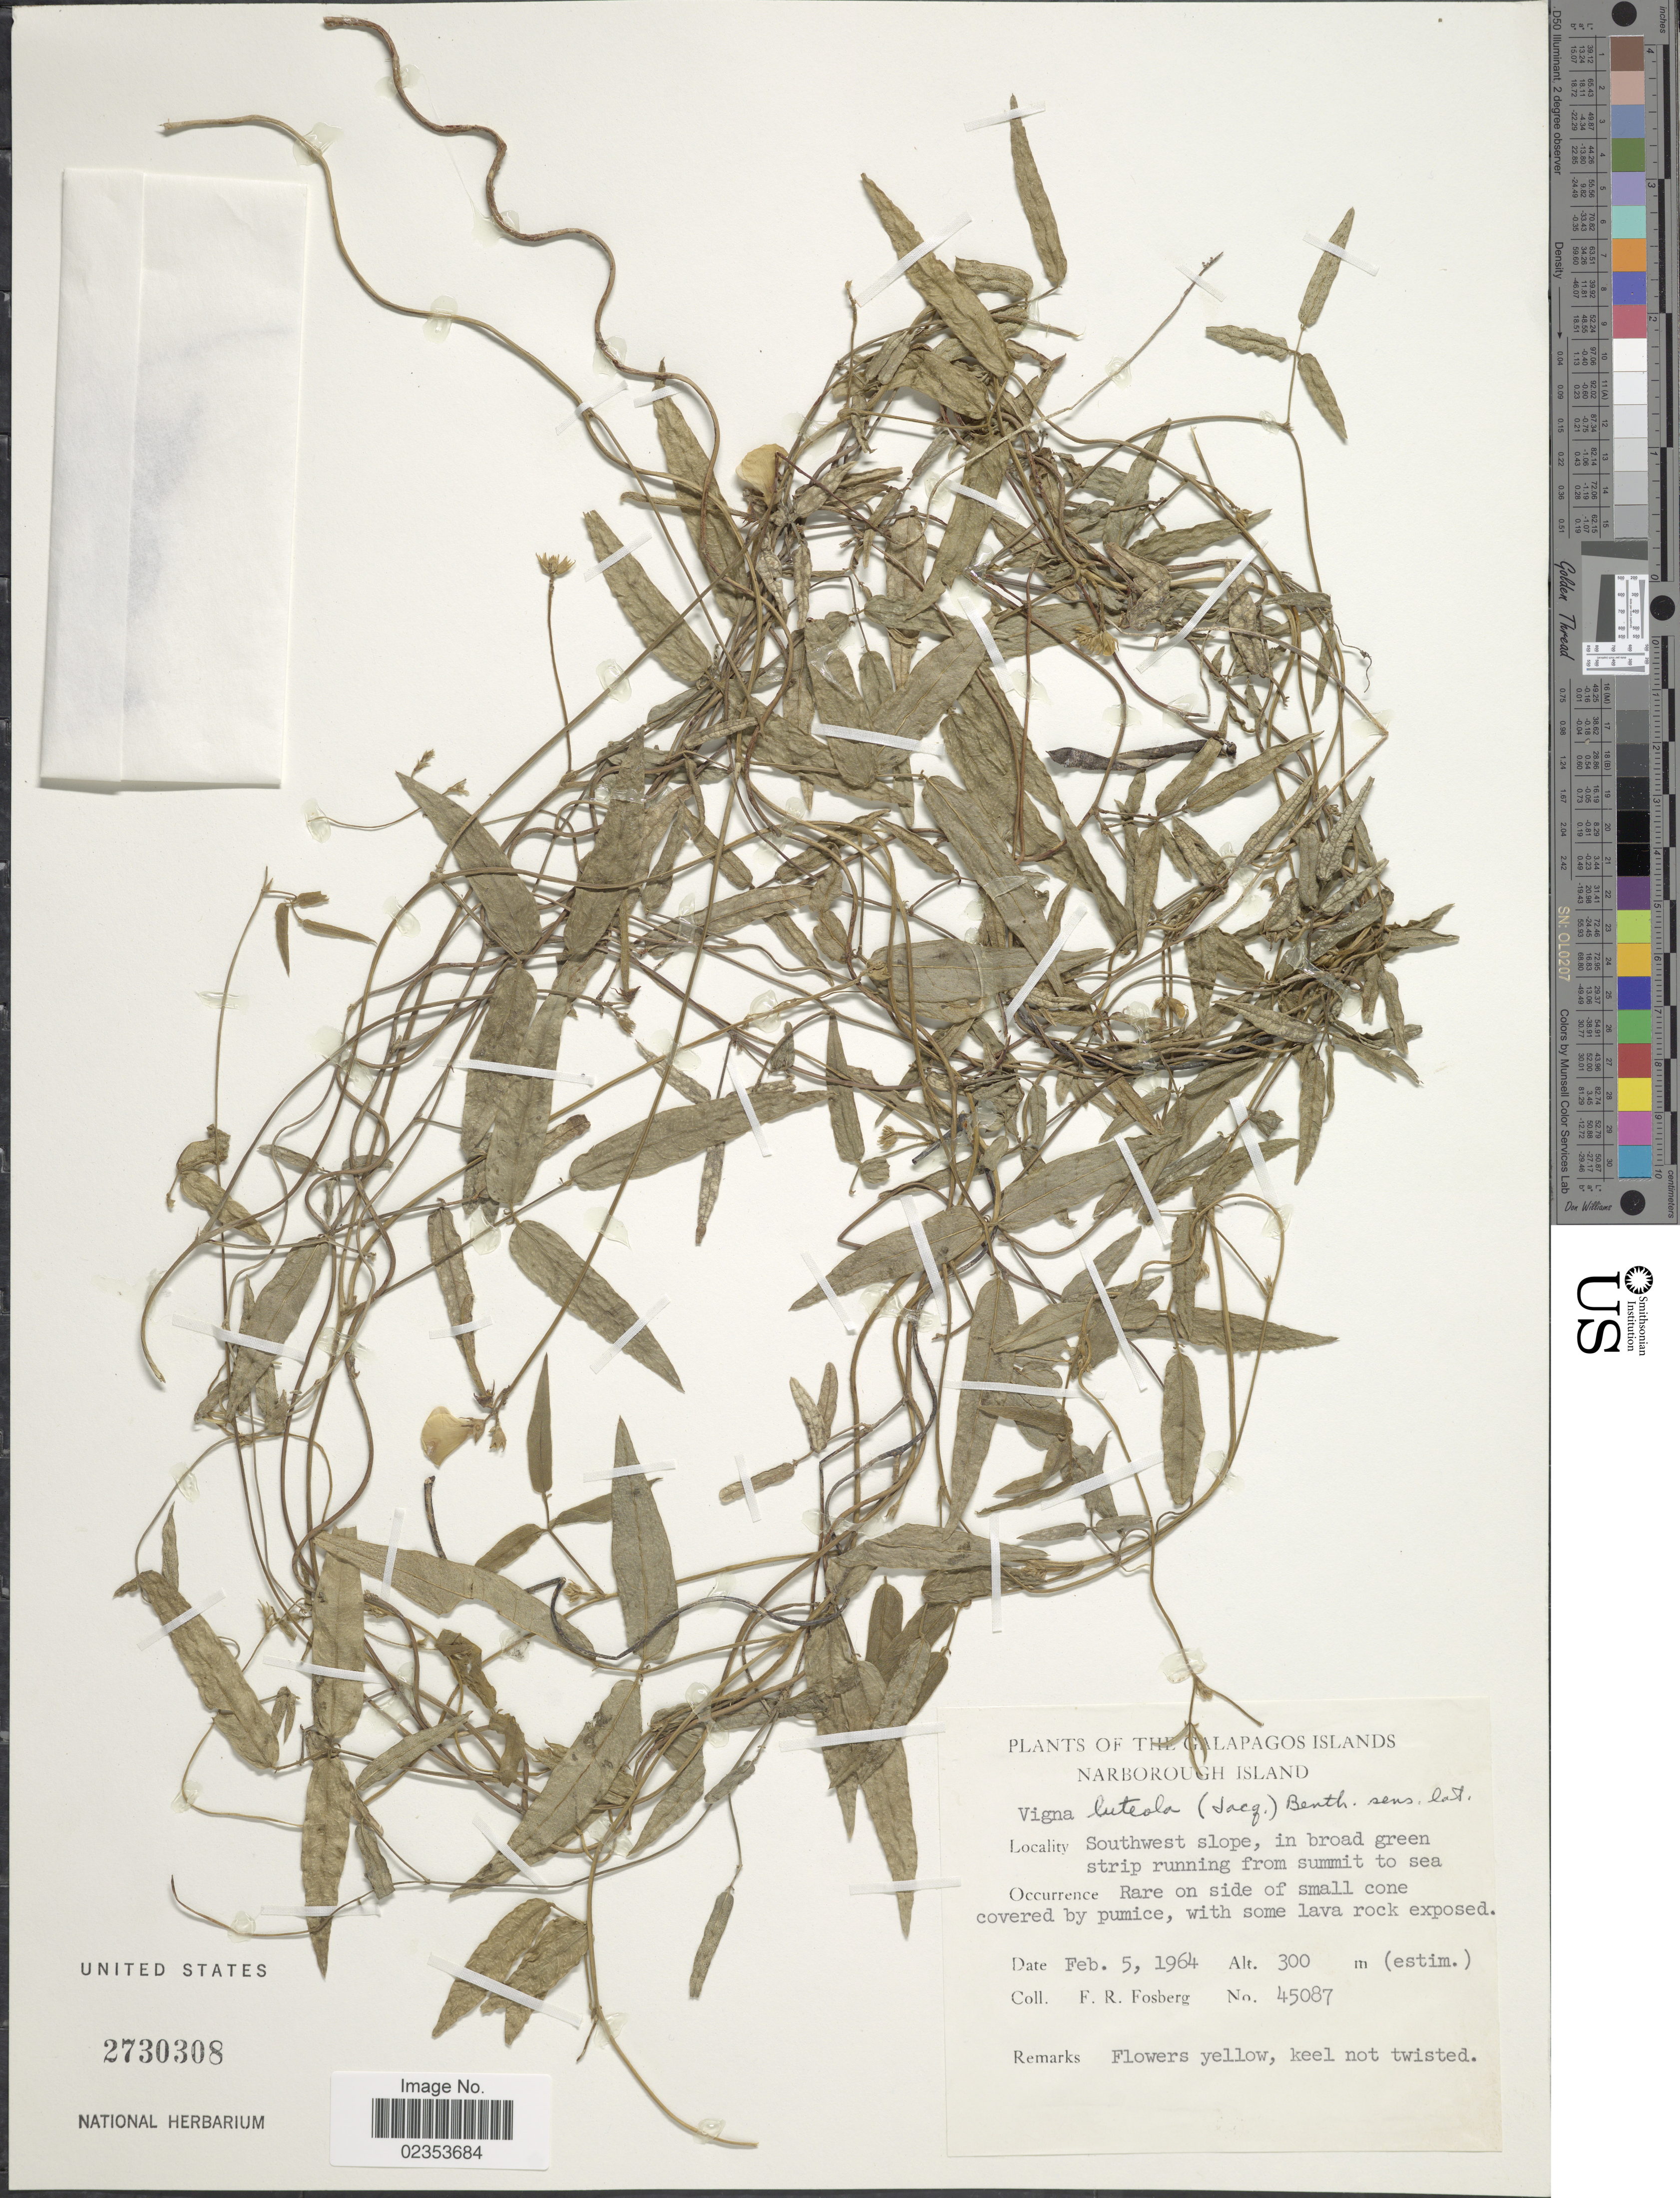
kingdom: Plantae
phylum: Tracheophyta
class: Magnoliopsida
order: Fabales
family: Fabaceae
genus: Vigna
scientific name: Vigna repens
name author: (L.) Kuntze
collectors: F. R. Fosberg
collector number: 45087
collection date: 1964-02-05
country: Ecuador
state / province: Colón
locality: Galapagos Islands. Narborough Island. Southwest slope, in broad green strip running from summit to sea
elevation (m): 300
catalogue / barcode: US 2730308